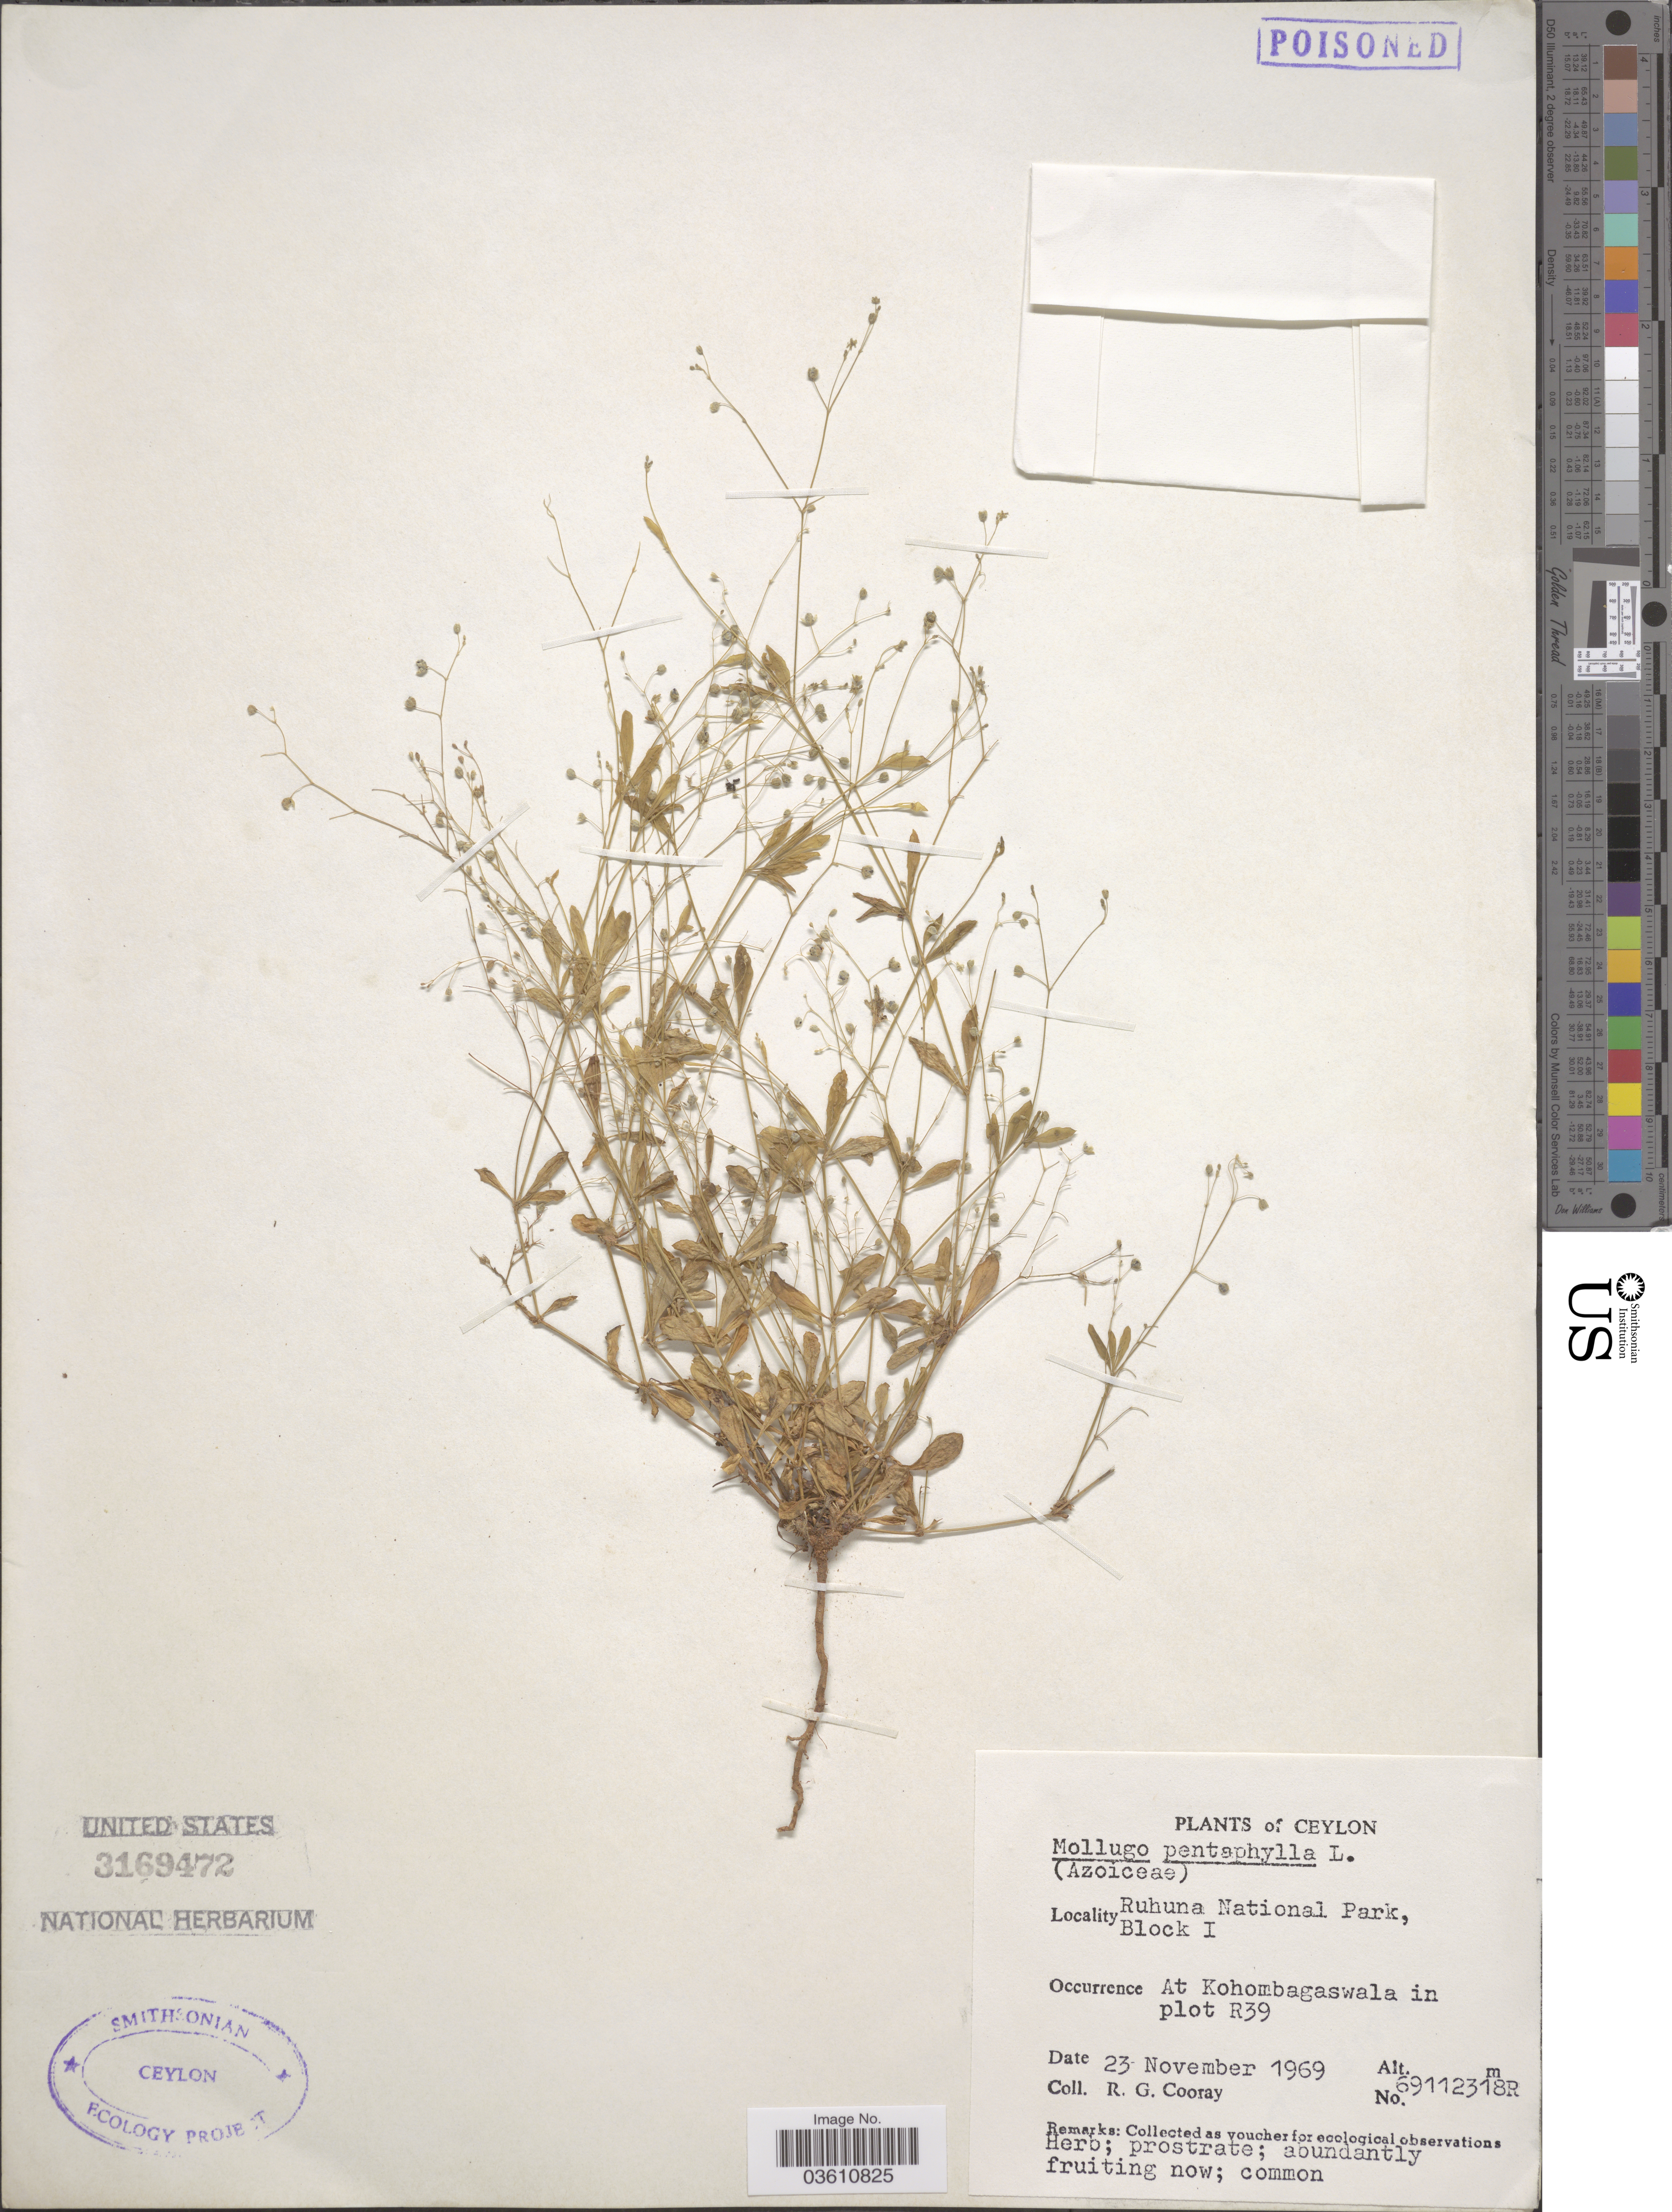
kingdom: Plantae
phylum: Tracheophyta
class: Magnoliopsida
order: Caryophyllales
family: Molluginaceae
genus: Trigastrotheca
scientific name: Trigastrotheca pentaphylla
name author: (L.) Thulin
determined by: Strong, Mark T., (BOT), Smithsonian Institution - National Museum of Natural History (UNITED STATES)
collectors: R. Cooray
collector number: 69112318R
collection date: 1969-11-23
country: Sri Lanka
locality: Ceylon. Ruhuna National Park. Block I At Kohombagaswala in plot R39.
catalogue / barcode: US 3169472